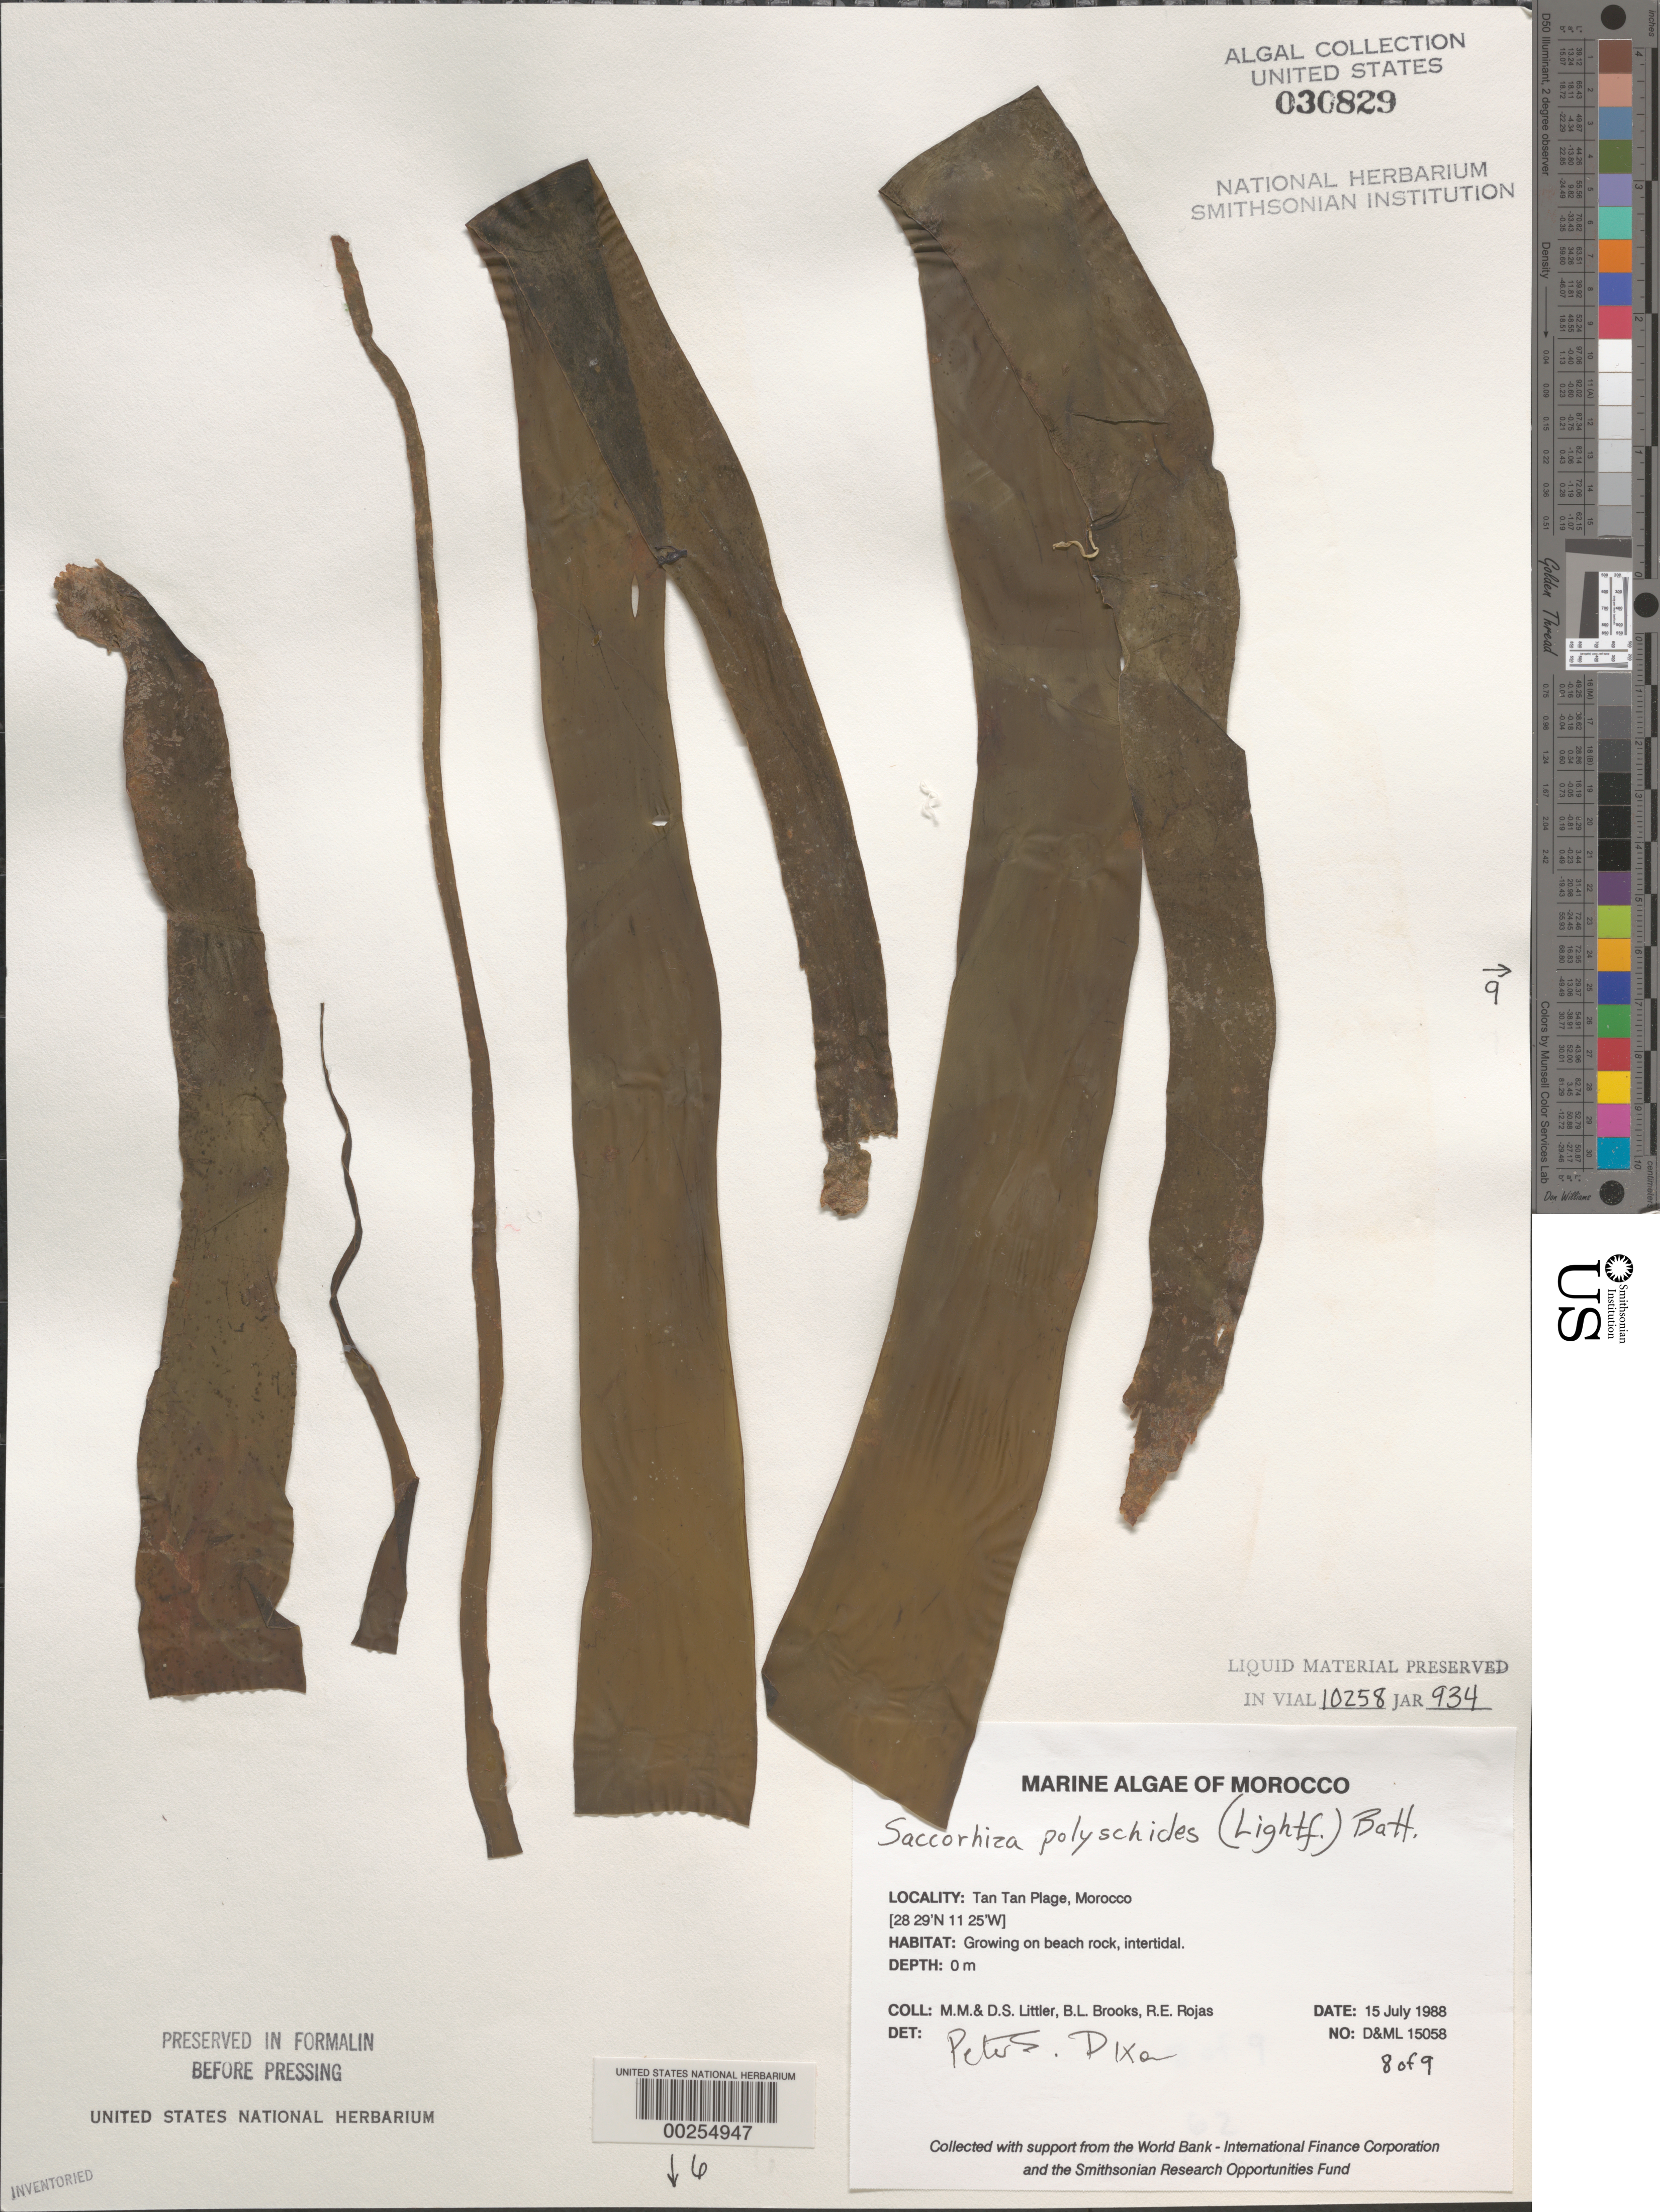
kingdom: Chromista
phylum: Foraminifera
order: Astrorhizida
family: Hyperamminidae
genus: Saccorhiza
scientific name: Saccorhiza polyschides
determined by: Dixon, P. S.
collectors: M. M. Littler, D. S. Littler, B. Brooks & R. Rojas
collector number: D&ML 15058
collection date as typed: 15 Jul 1988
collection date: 1988-07-15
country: Morocco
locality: Tan Tan Plage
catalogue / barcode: US 30829